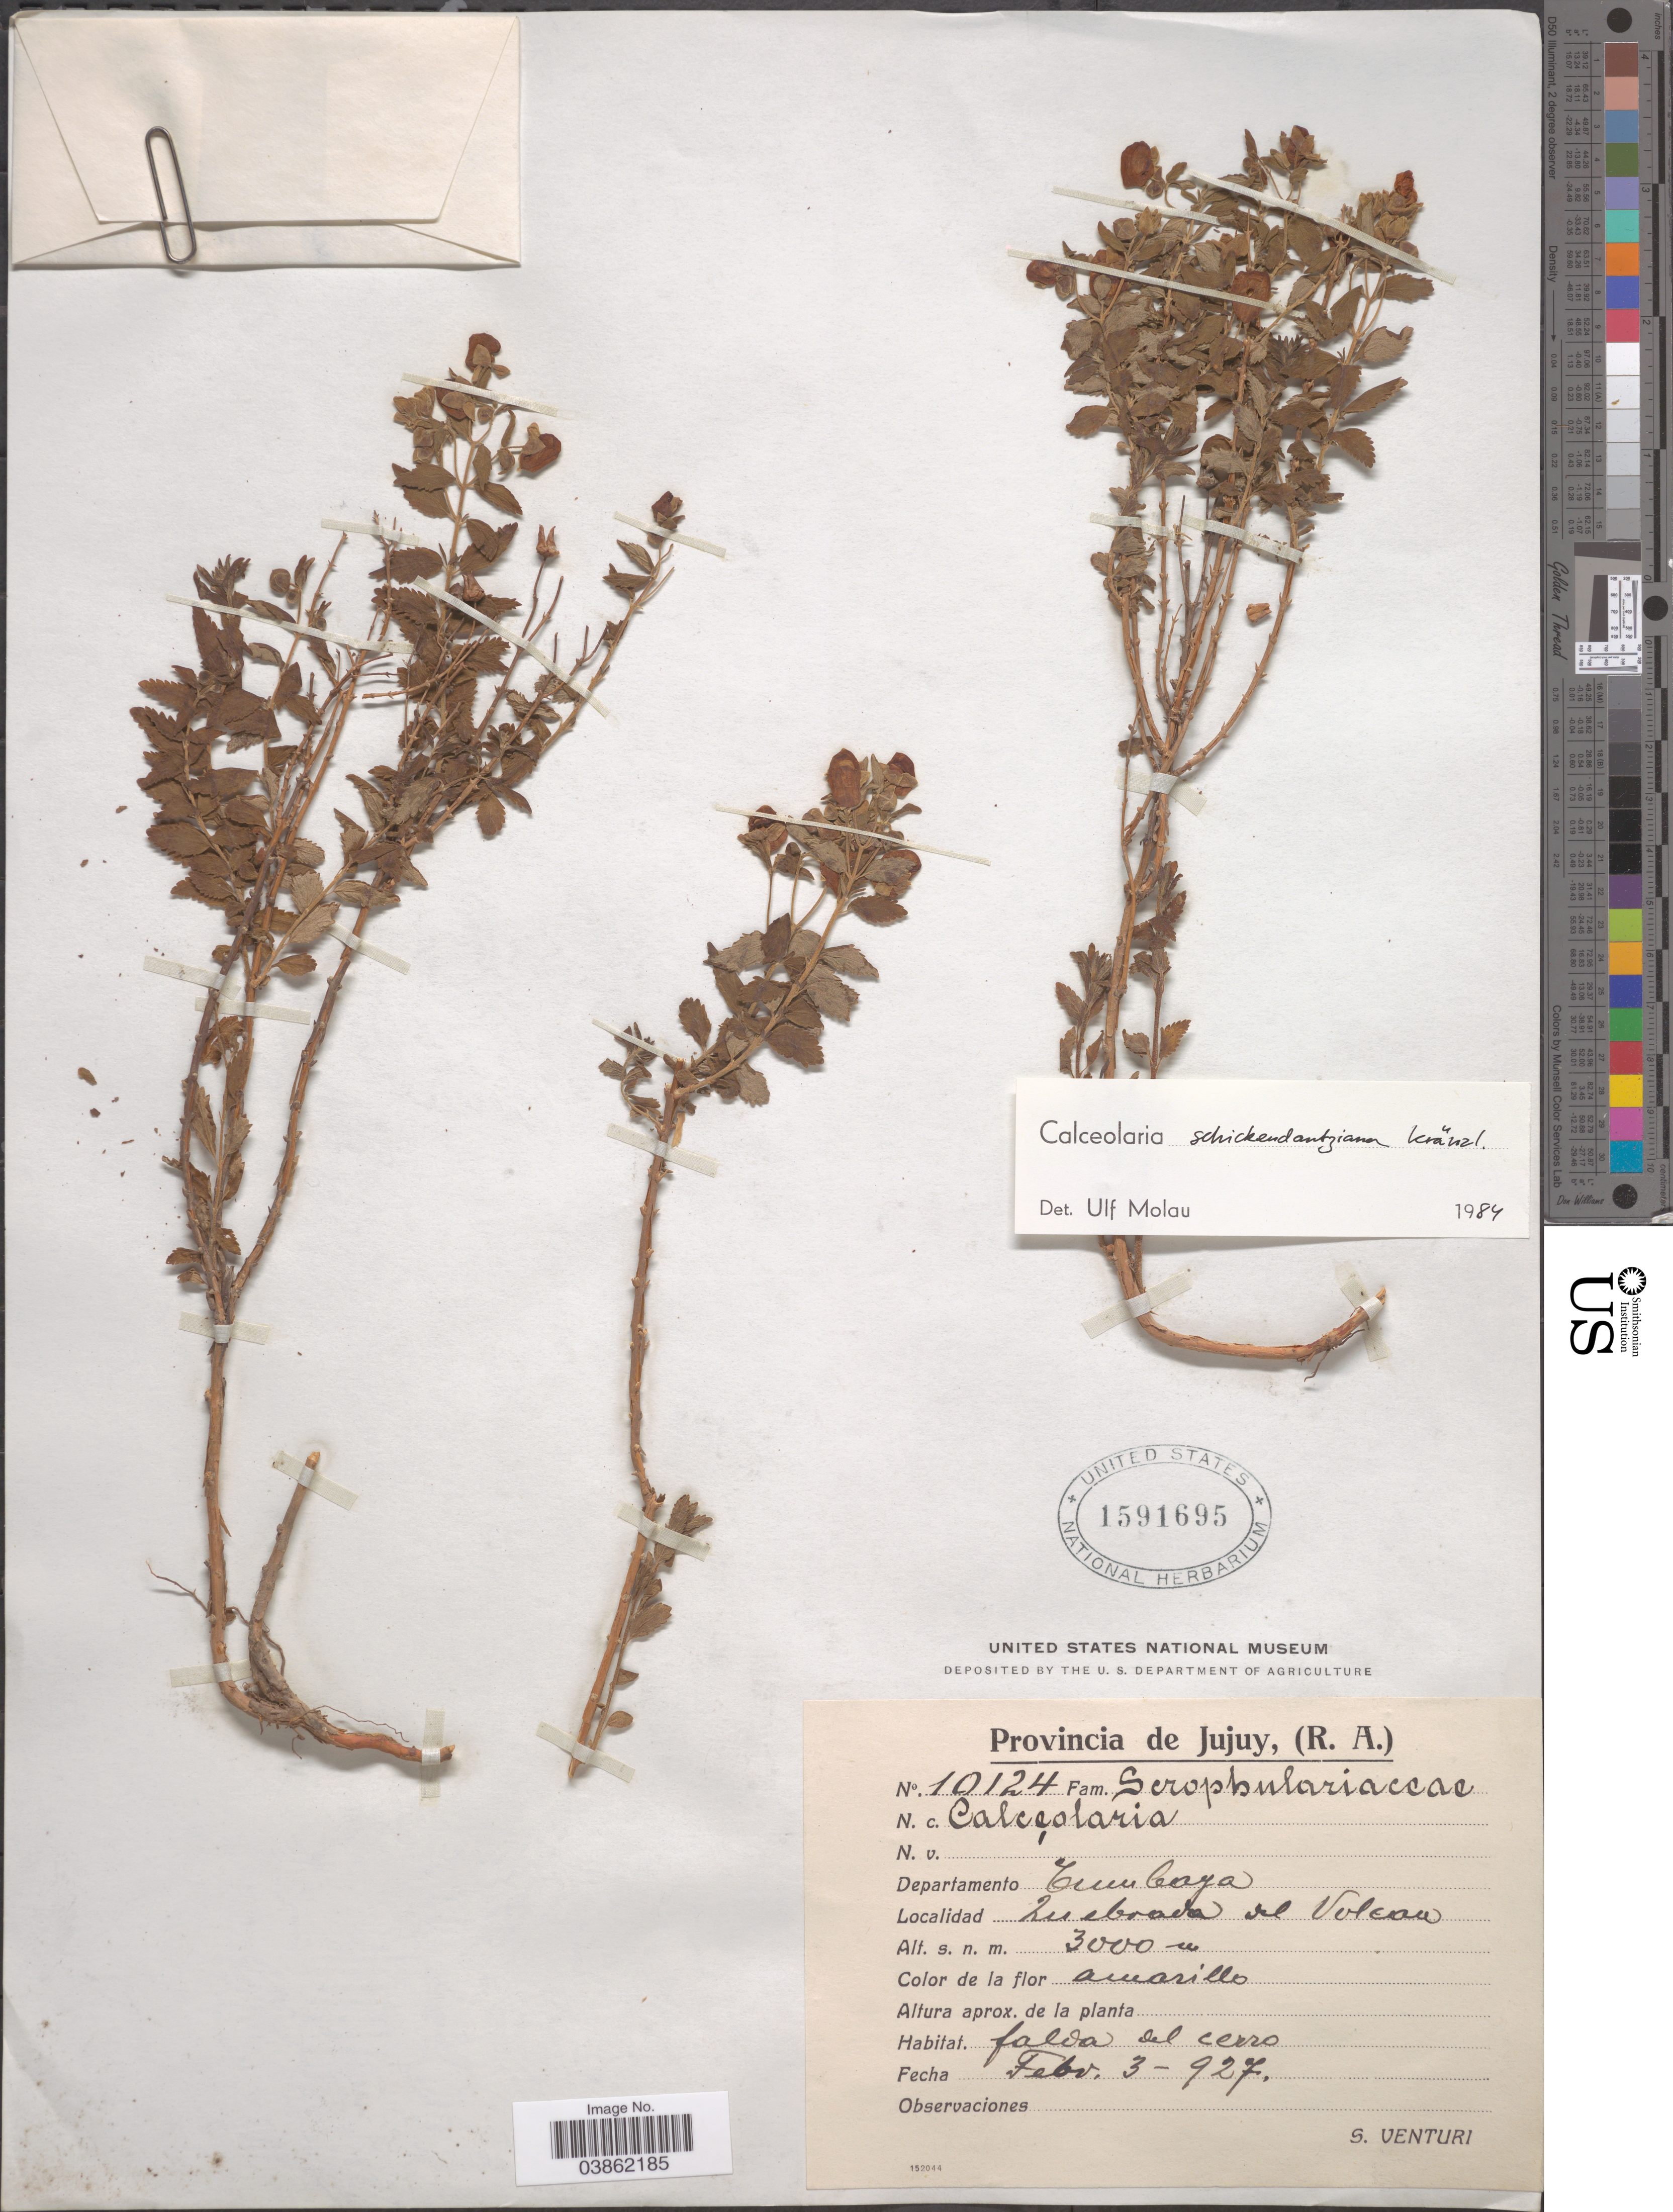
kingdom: Plantae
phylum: Tracheophyta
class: Magnoliopsida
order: Lamiales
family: Calceolariaceae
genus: Calceolaria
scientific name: Calceolaria schickendantziana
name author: Kraenzl.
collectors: S. Venturi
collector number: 10124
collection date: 1927-02-03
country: Argentina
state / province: Jujuy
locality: Departamento Tumbaya. Quebrada del Volcan.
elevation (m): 3000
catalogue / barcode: US 1591695